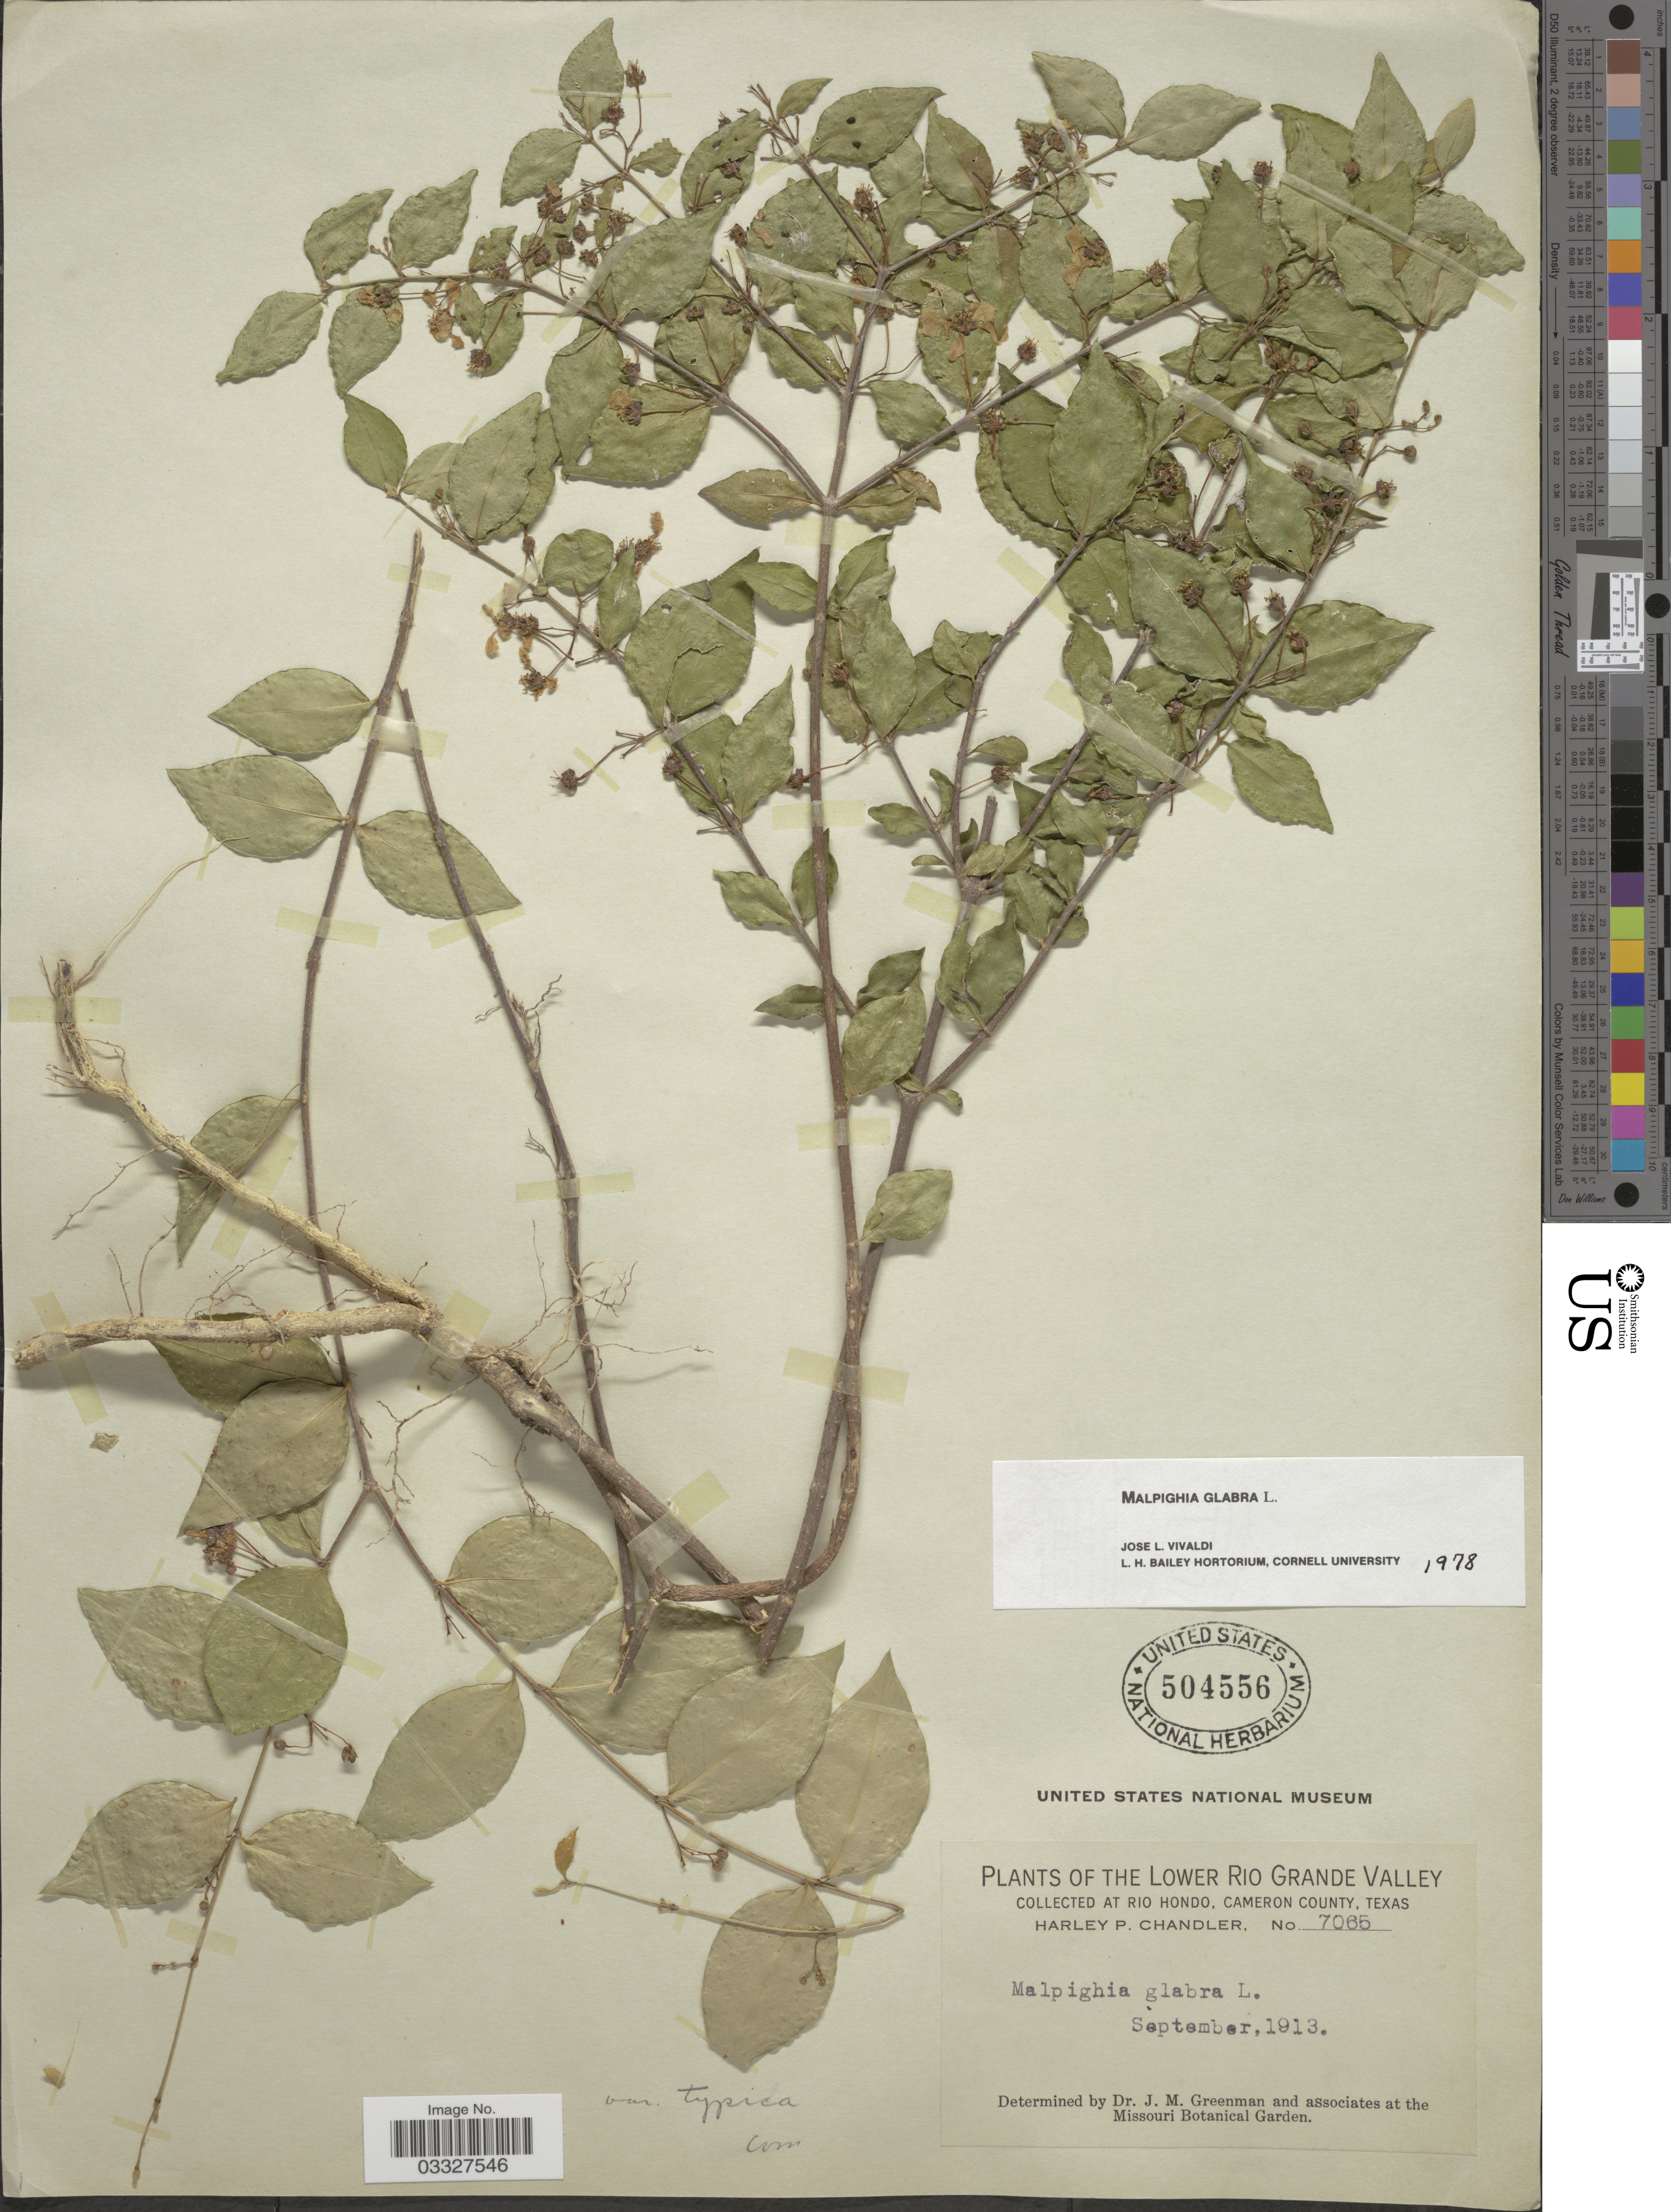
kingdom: Plantae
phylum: Tracheophyta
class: Magnoliopsida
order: Malpighiales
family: Malpighiaceae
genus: Malpighia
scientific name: Malpighia glabra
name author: L.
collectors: H. Chandler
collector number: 7065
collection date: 1913-09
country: United States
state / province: Texas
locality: The Lower Rio Grande Valley. At Rio Hondo, Cameron County, Texas.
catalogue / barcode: US 504556